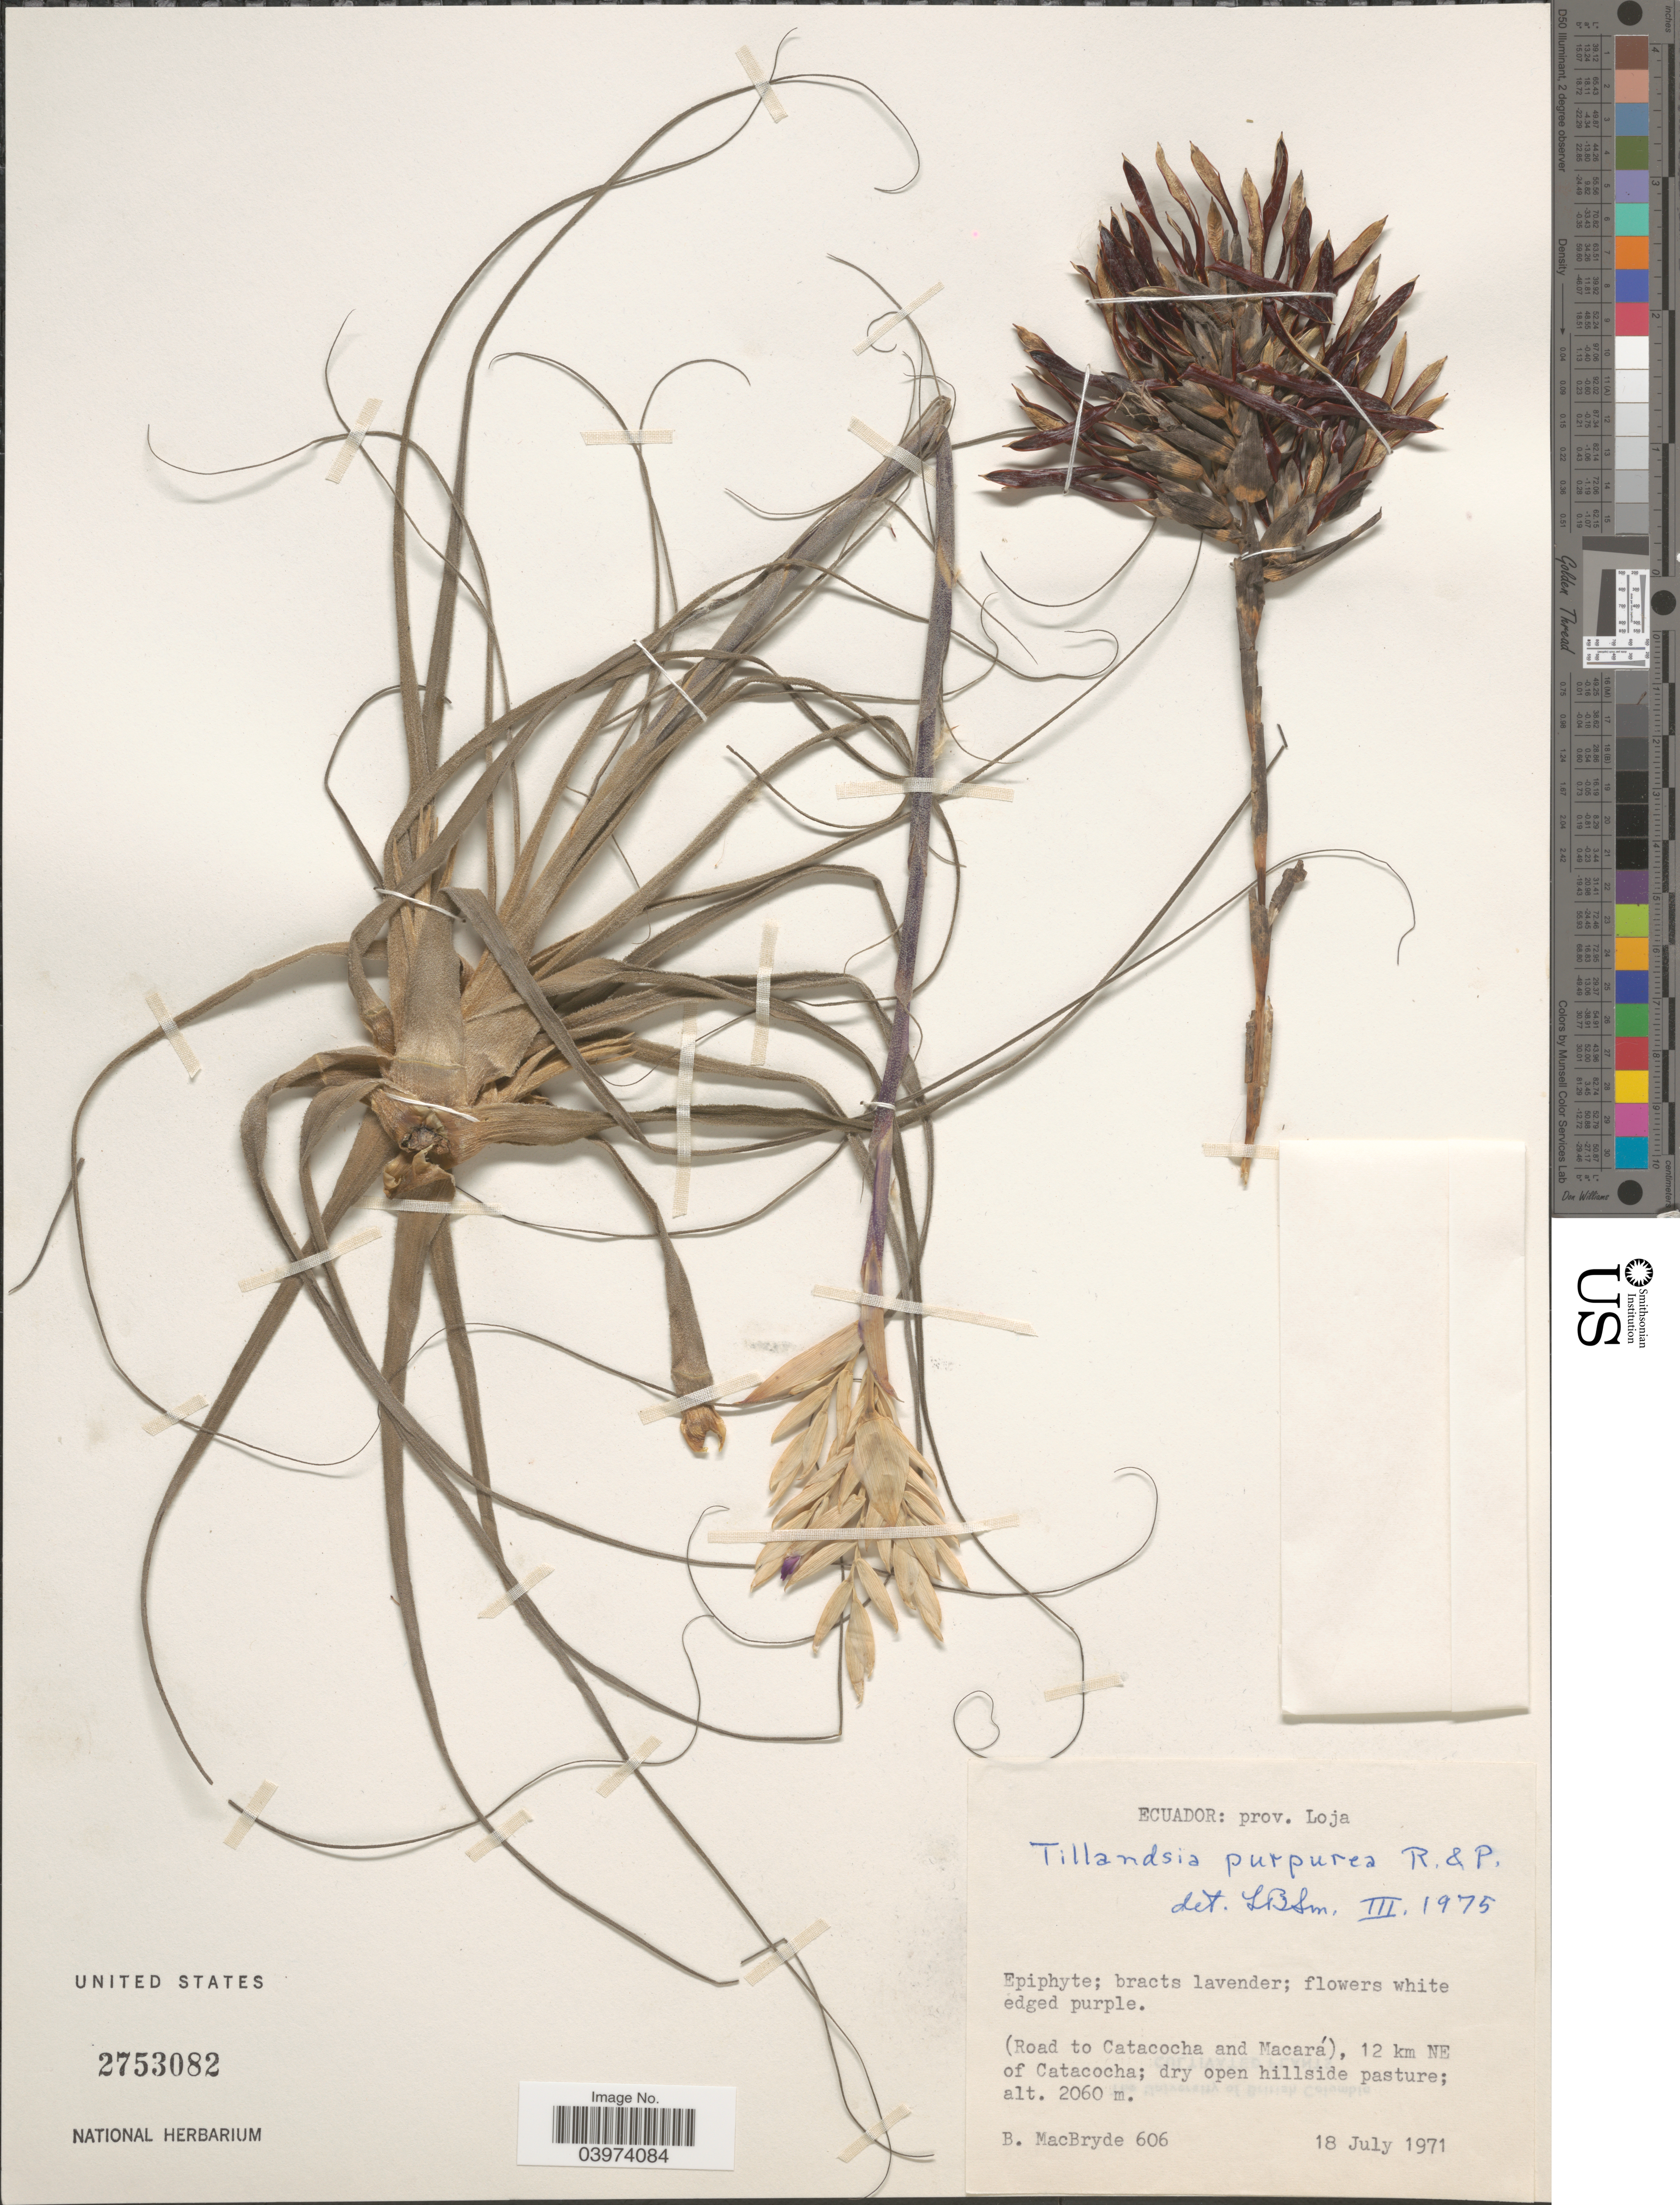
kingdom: Plantae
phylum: Tracheophyta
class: Liliopsida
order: Poales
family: Bromeliaceae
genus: Tillandsia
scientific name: Tillandsia purpurea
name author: Ruiz & Pav.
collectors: B. MacBryde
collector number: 606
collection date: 1971-07-18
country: Ecuador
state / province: Loja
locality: (Road to Catacocha and Macará), 12 km NE of Catacocha.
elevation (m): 2060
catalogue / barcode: US 2753082